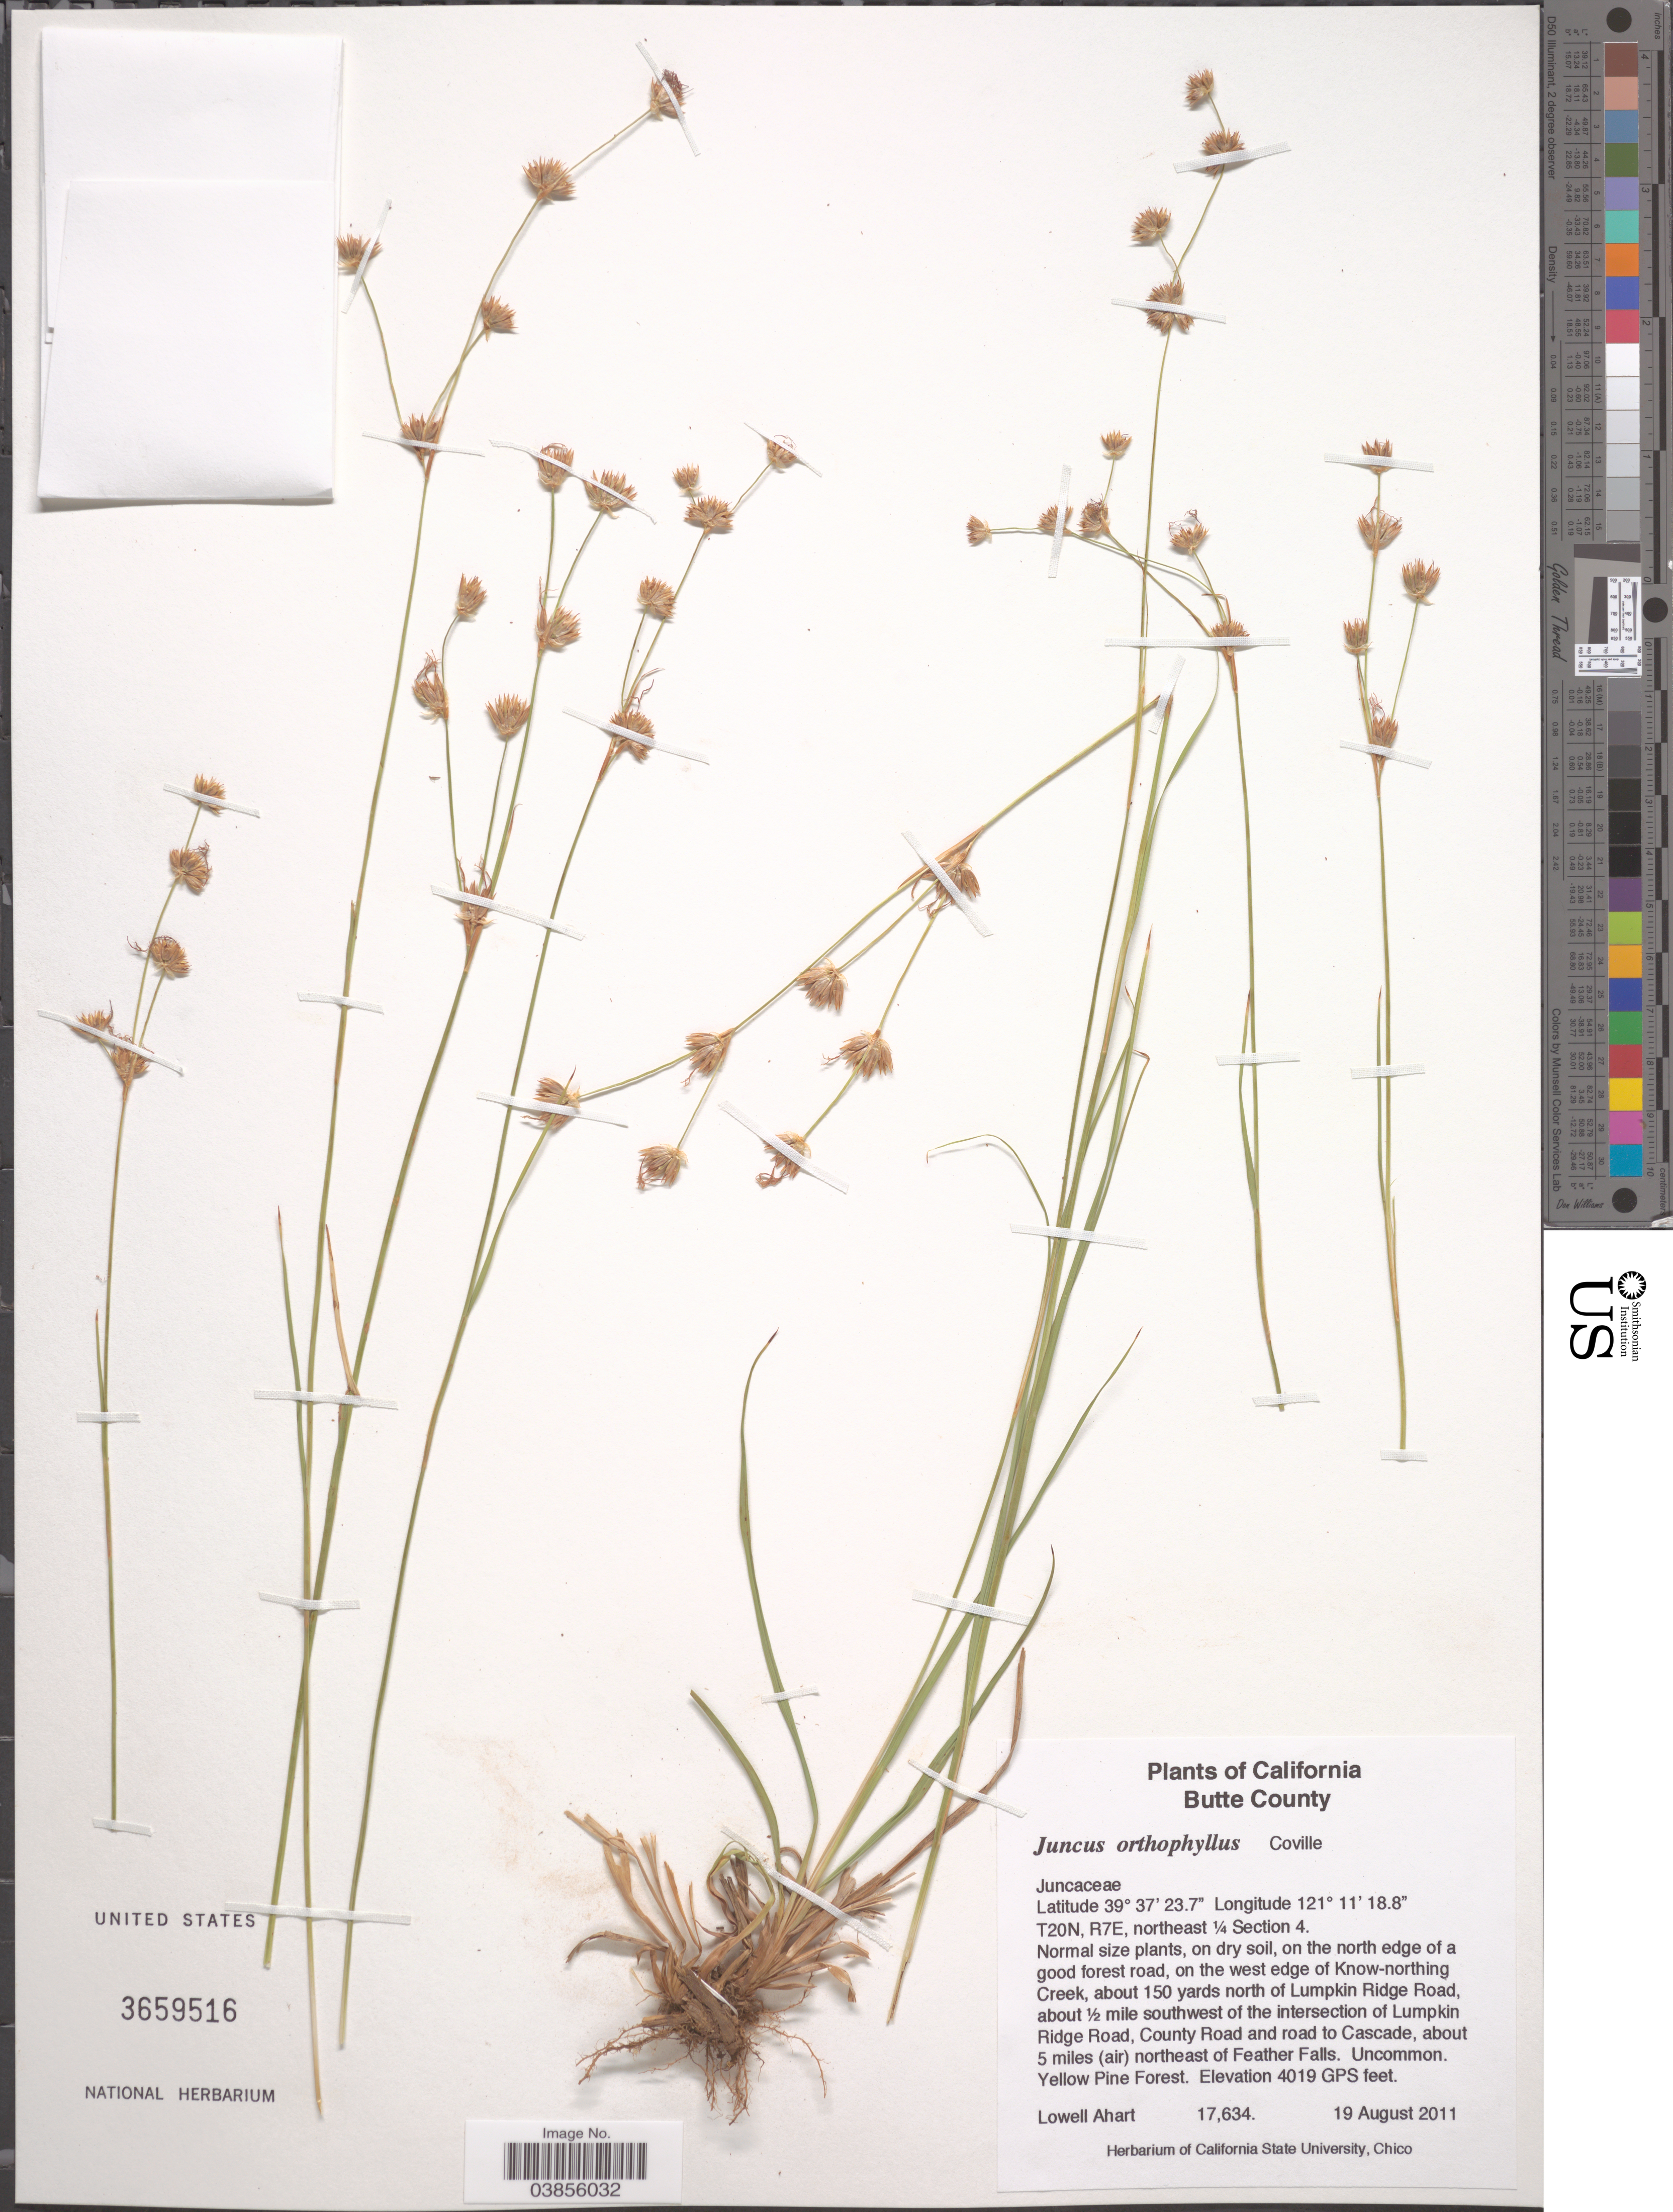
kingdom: Plantae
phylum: Tracheophyta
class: Liliopsida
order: Poales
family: Juncaceae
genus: Juncus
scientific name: Juncus orthophyllus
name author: Coville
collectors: L. Ahart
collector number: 17634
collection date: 2011-08-19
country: United States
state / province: California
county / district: Butte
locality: Butte County. T20N, R7E, northeast ¼ Section 4. On the north edge of a good forest road, on the west edge of Know-northing Creek, about 150 yards north of Lumpkin Ridge Road, about ½ mile southwest of the intersection of Lumpkin Ridge Road, County Road, and road to Cascade, about 5 miles (air) northeast of Feather Falls.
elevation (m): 1225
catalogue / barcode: US 3659516